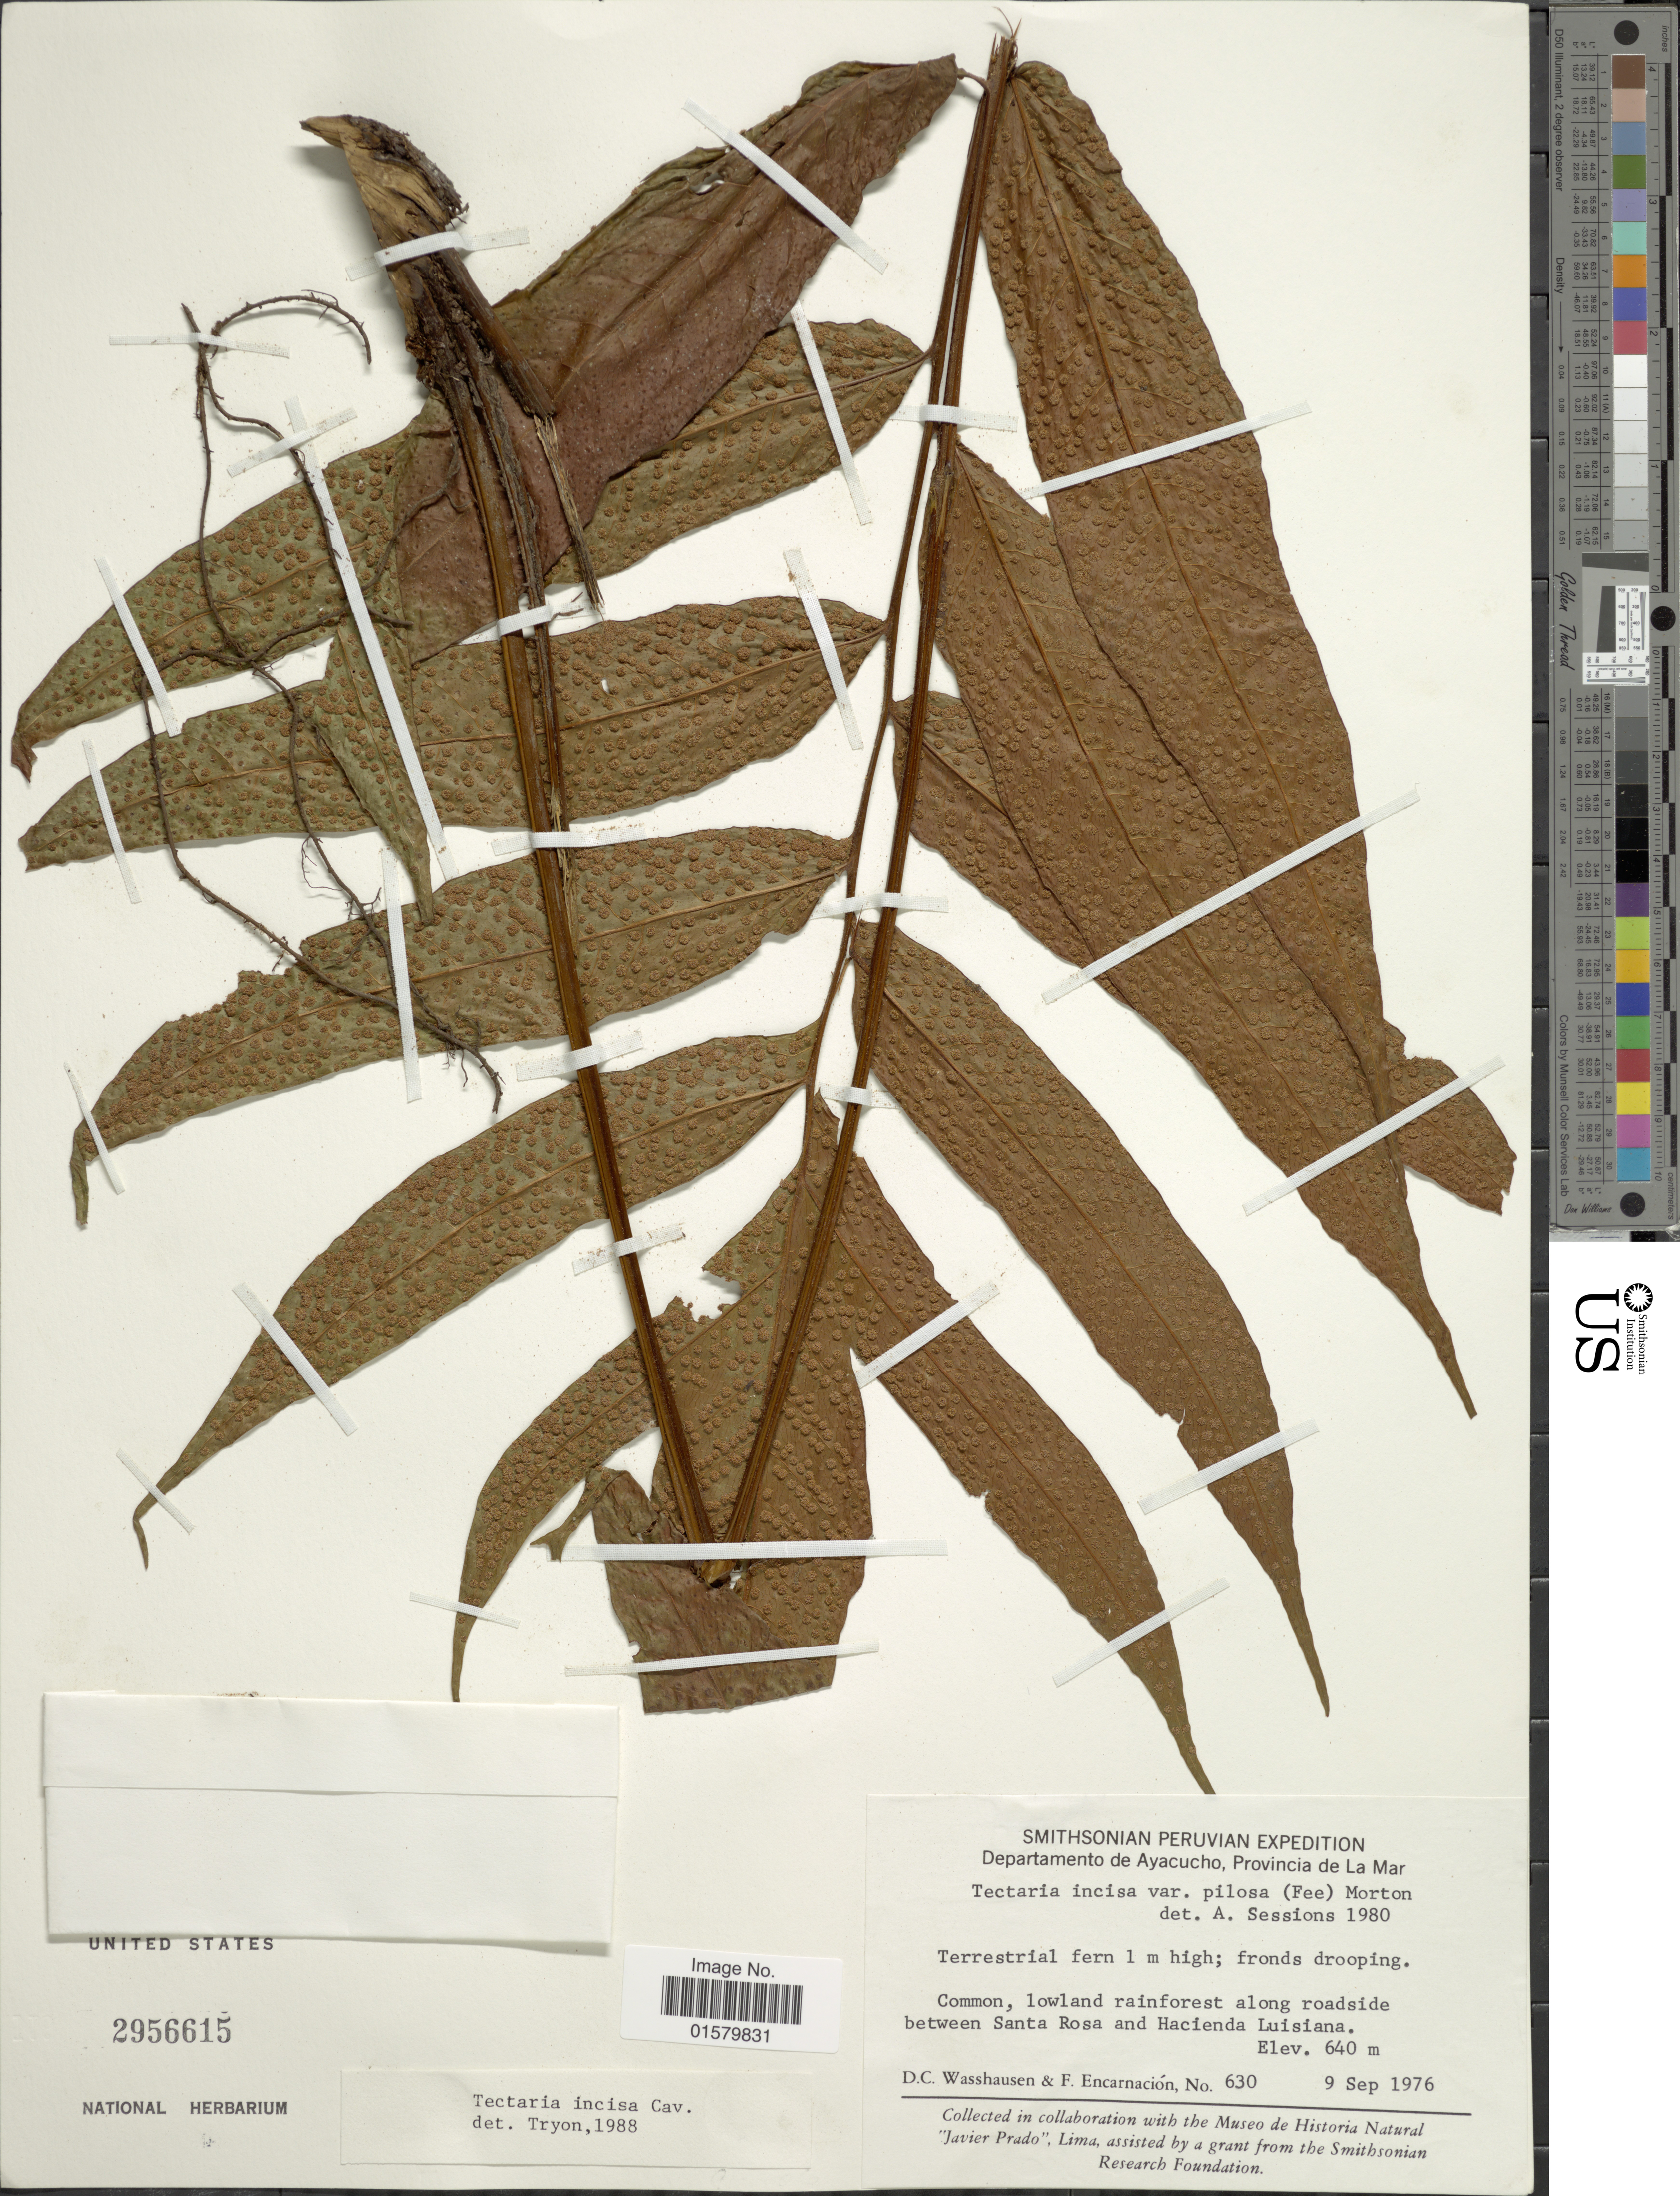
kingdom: Plantae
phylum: Tracheophyta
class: Polypodiopsida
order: Polypodiales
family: Tectariaceae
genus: Tectaria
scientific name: Tectaria pilosa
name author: (Fée) Maxon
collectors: D. C. Wasshausen & F. Encarnación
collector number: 630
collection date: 1976-09-09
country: Peru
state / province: Ayacucho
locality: Departamento de Ayacucho, Provincia de La Mar, along roadside between Santa Rosa and Hacienda Luisiana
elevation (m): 640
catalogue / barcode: US 2956615